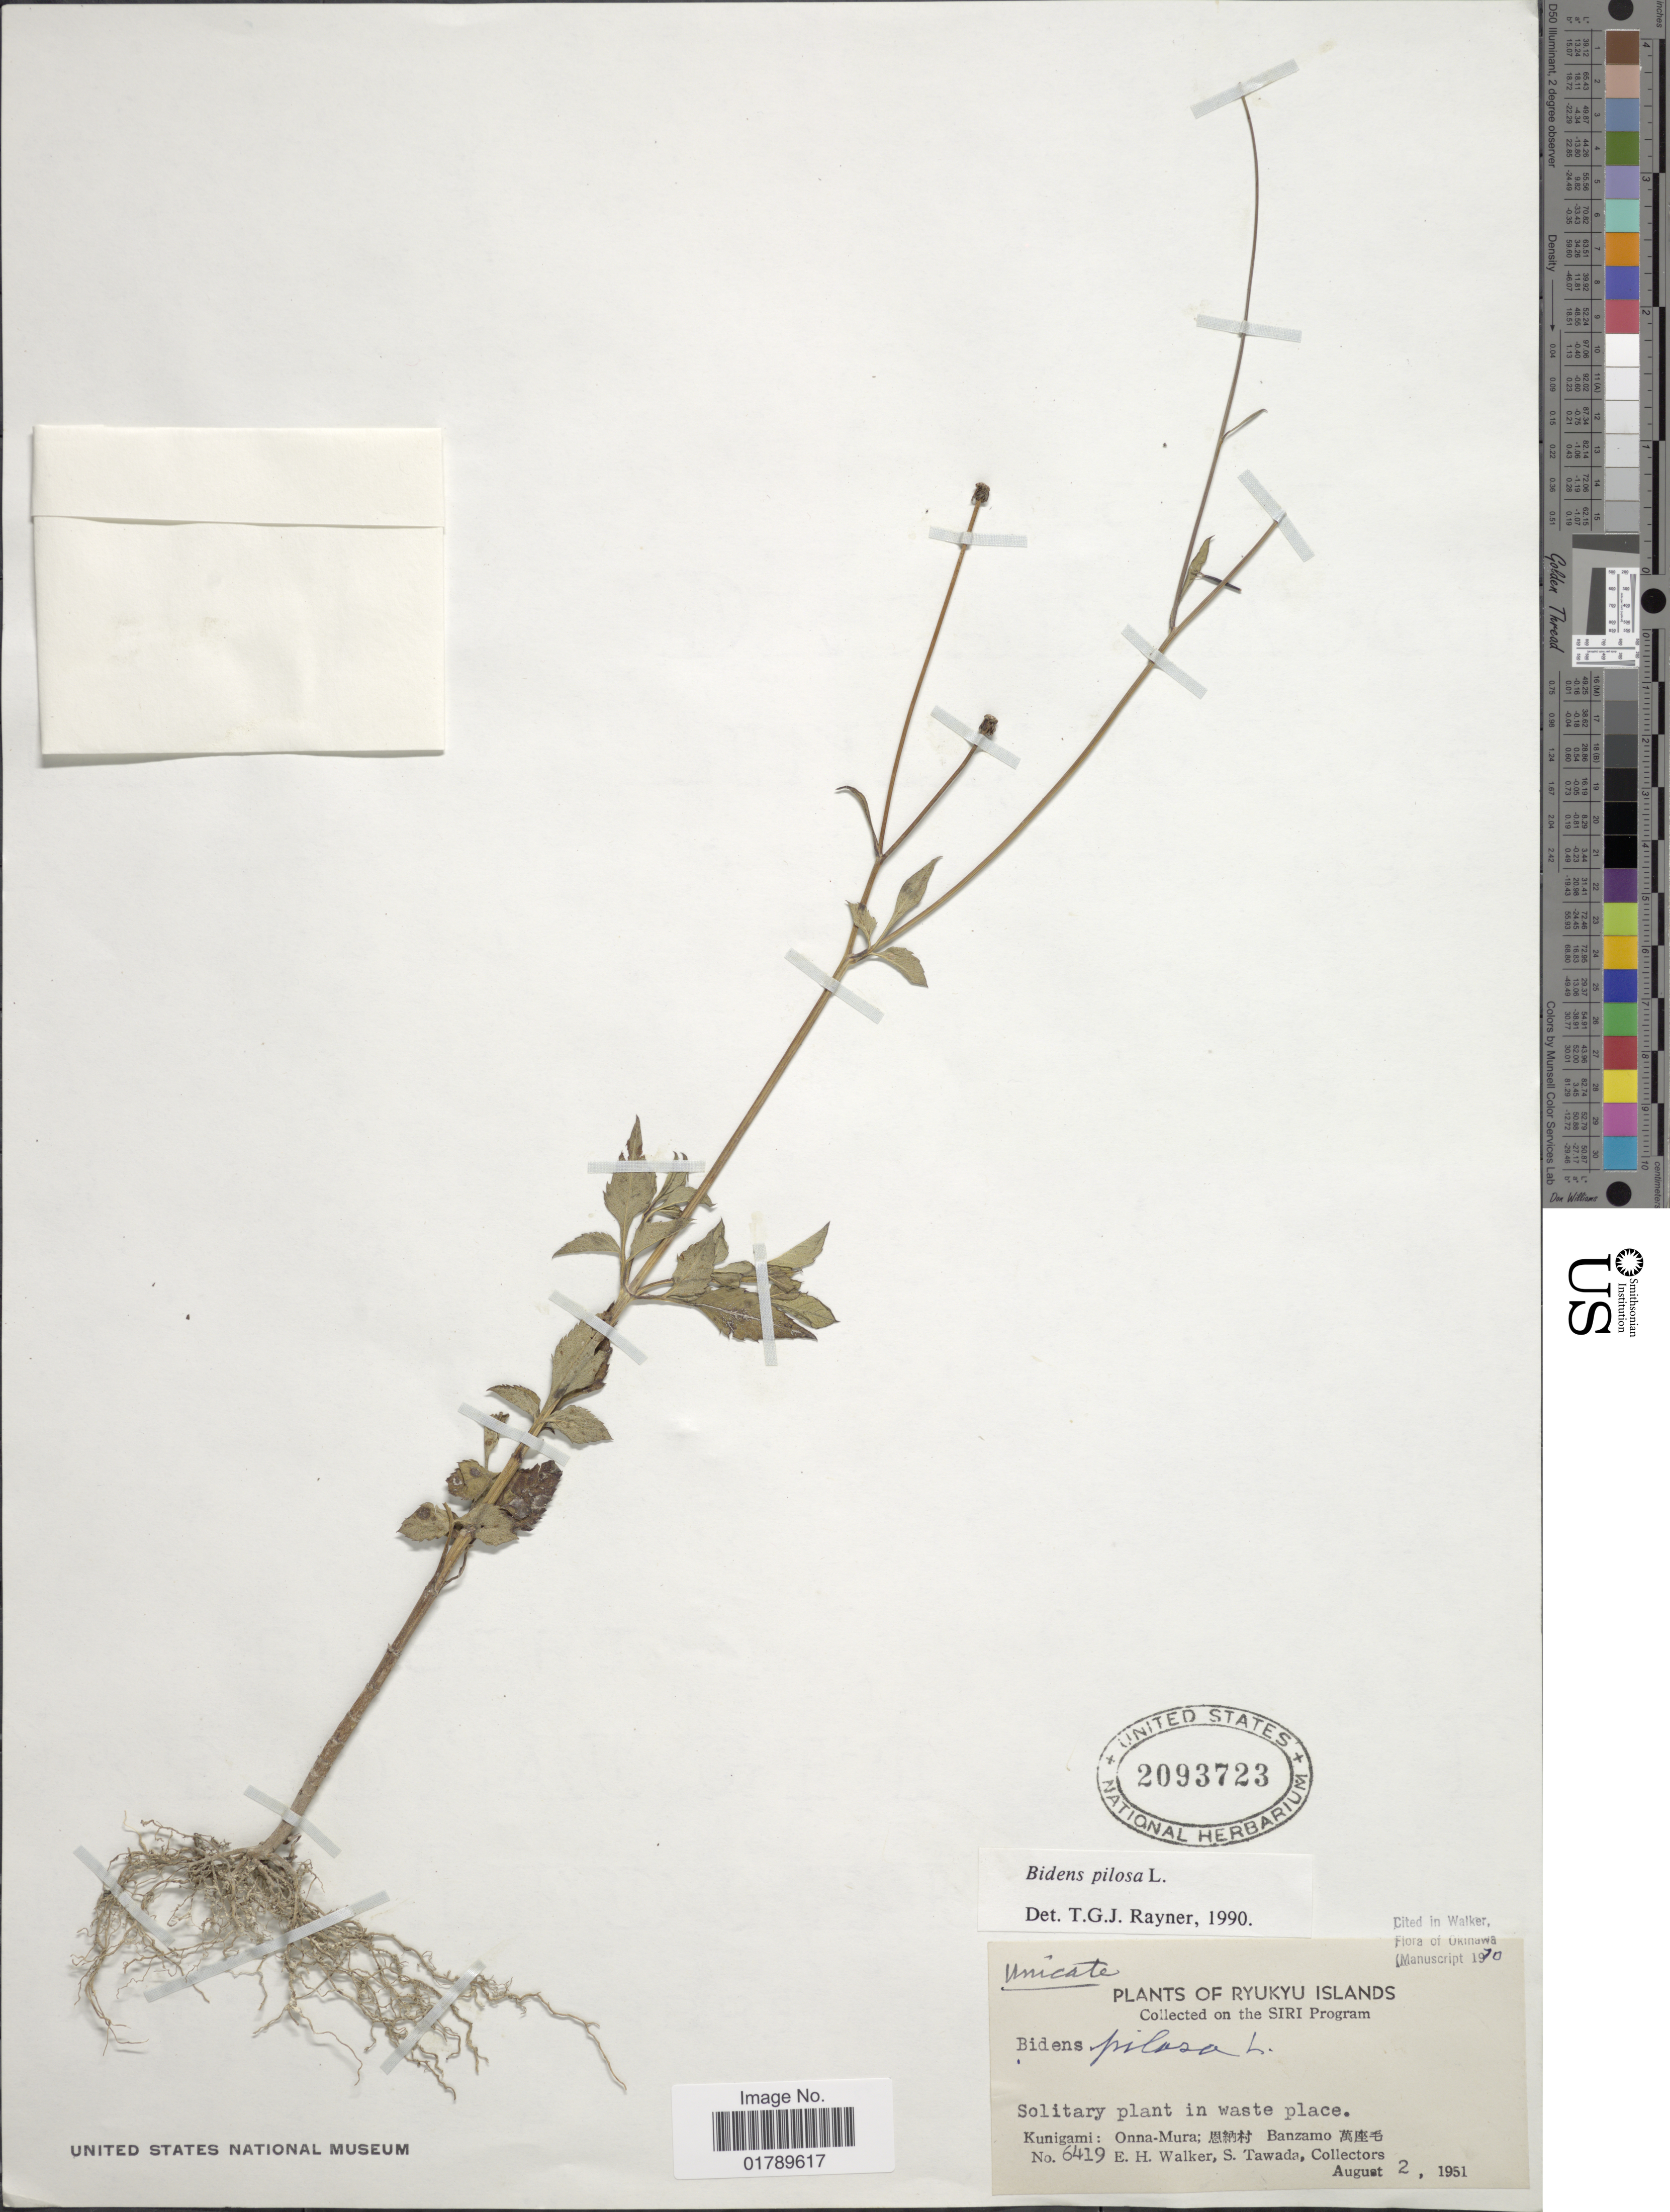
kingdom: Plantae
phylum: Tracheophyta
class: Magnoliopsida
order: Asterales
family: Asteraceae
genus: Bidens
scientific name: Bidens pilosa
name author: L.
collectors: E. H. Walker & S. Tawada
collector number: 6419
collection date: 1951-08-02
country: Japan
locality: The Ryukyu Islands. Kunigami: Onna-Mura; Banzamo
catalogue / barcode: US 2093723